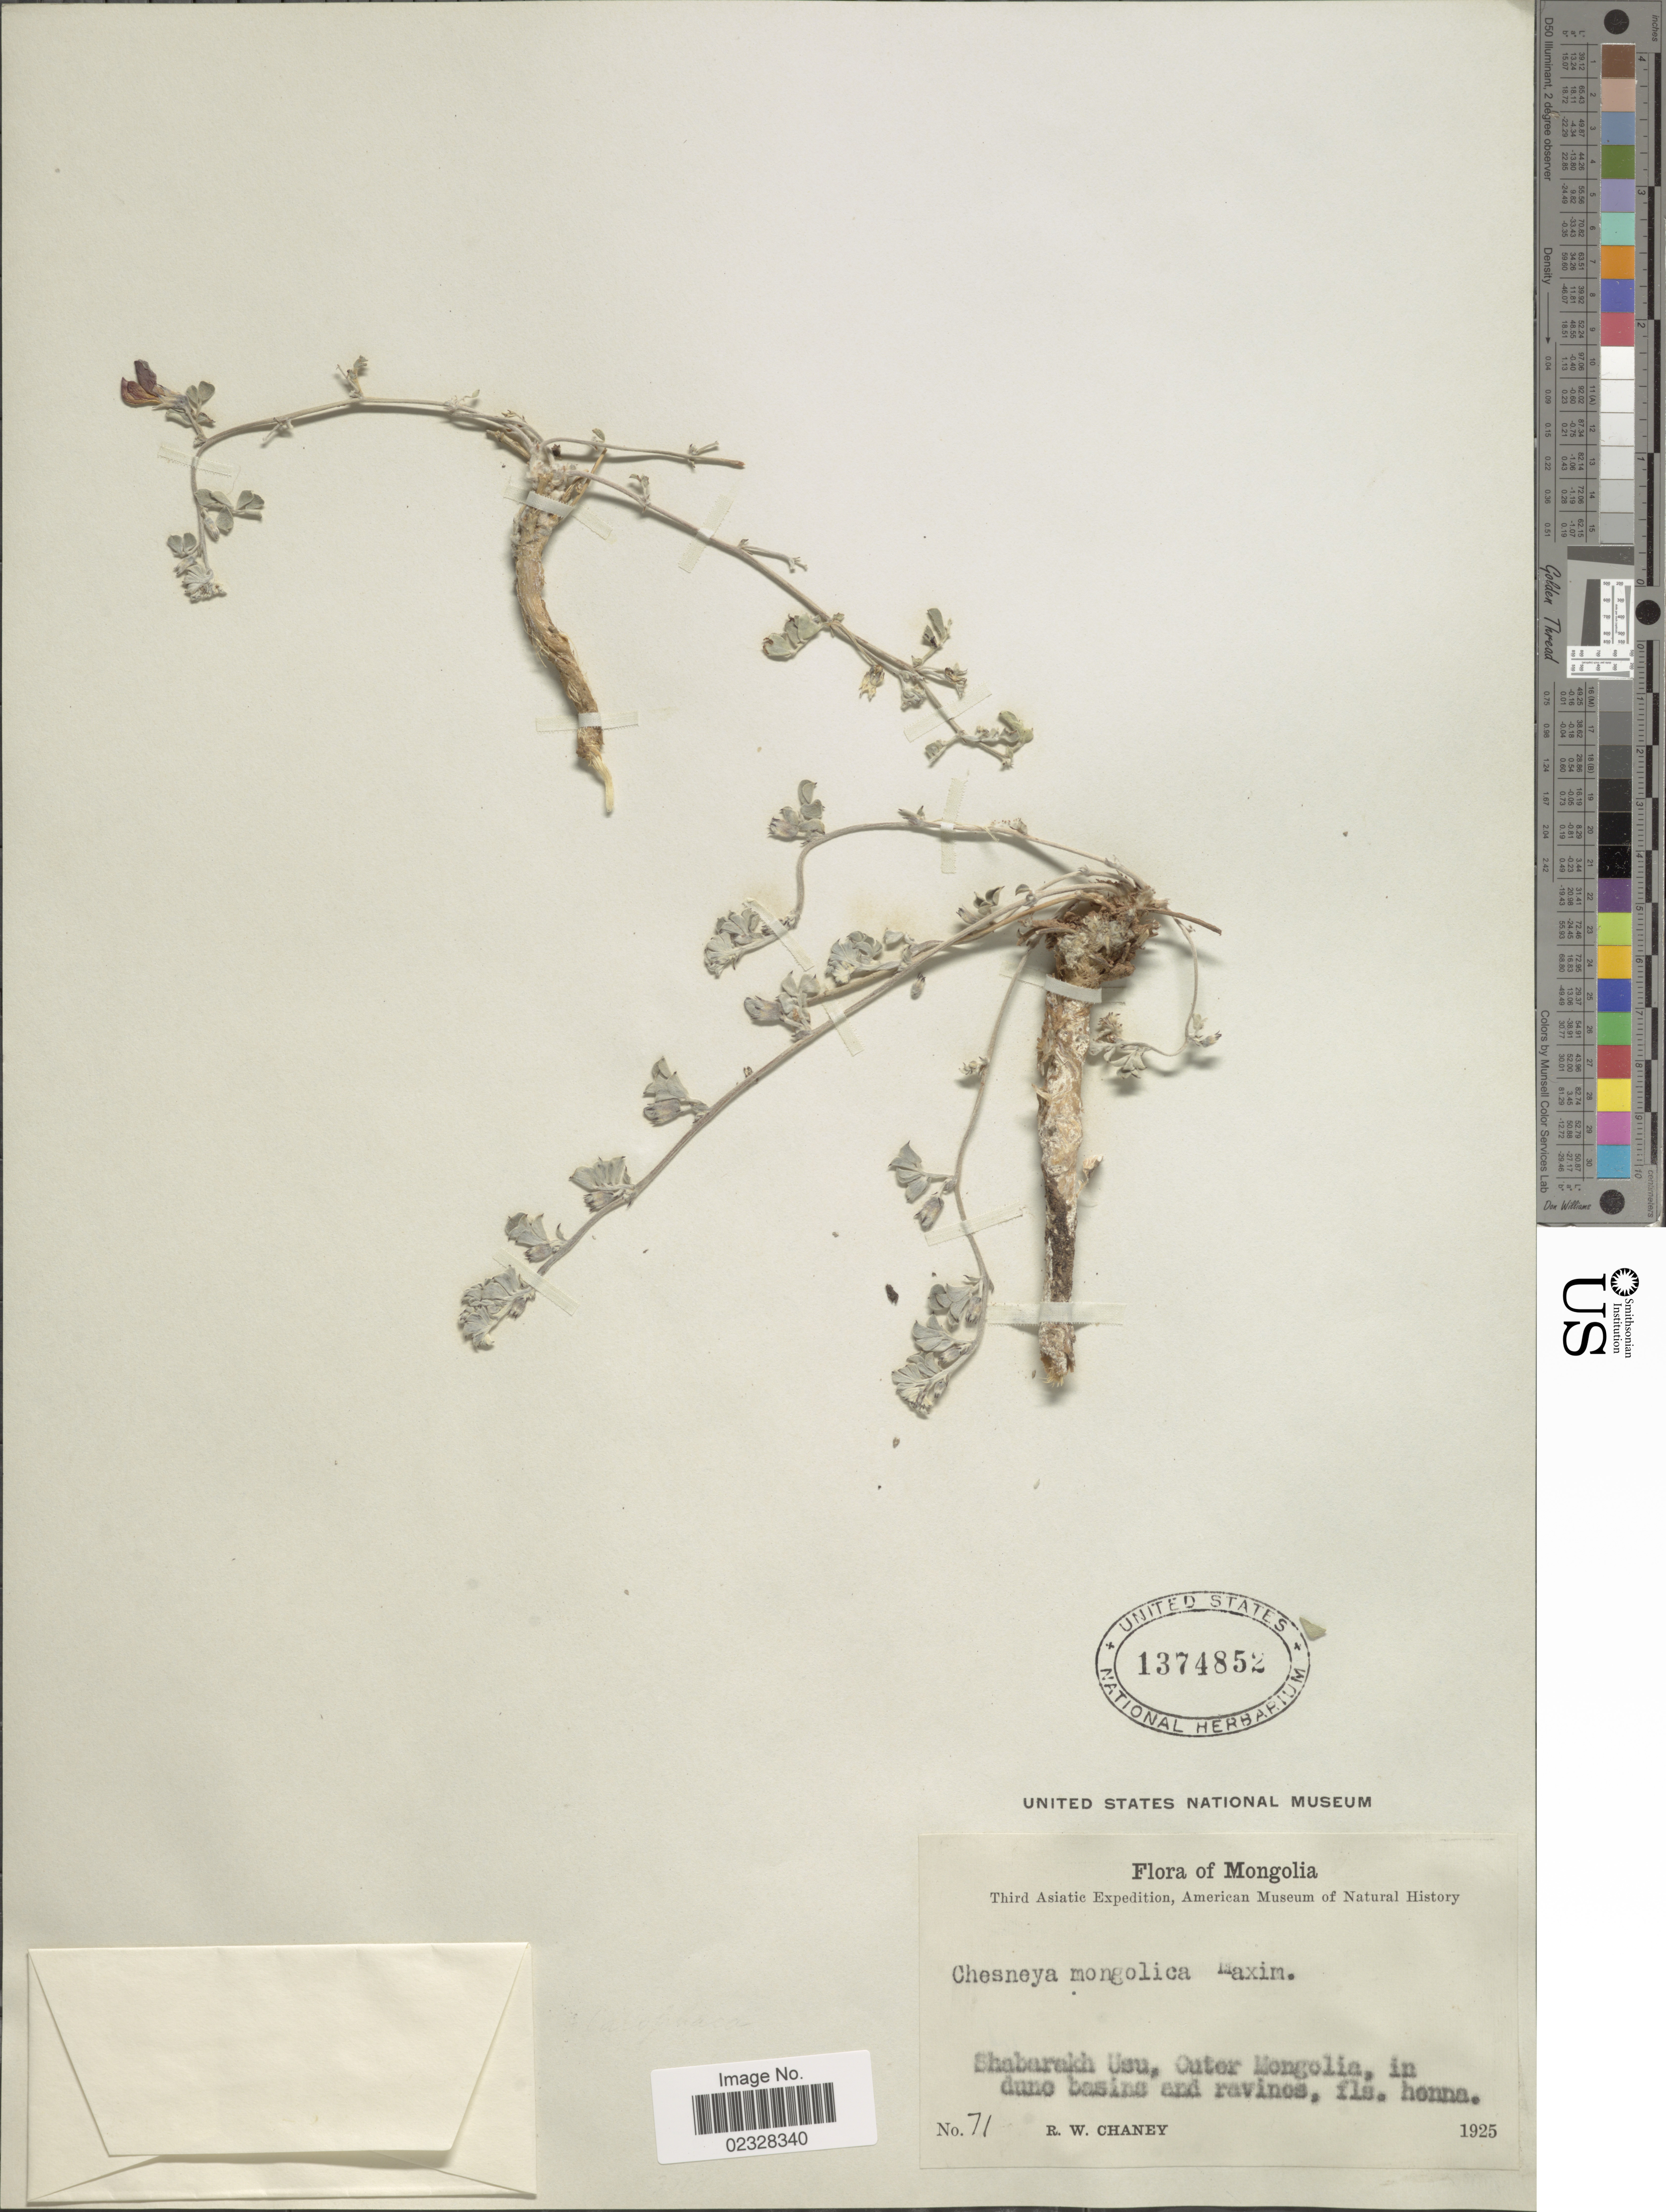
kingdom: Plantae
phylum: Tracheophyta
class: Magnoliopsida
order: Fabales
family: Fabaceae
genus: Chesneya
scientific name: Chesneya mongolica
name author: Maxim.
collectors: R. Chaney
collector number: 71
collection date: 1925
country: Mongolia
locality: Shabarakh Usu, Outer Mongolia, in dune basins and ravines.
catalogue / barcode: US 1374852